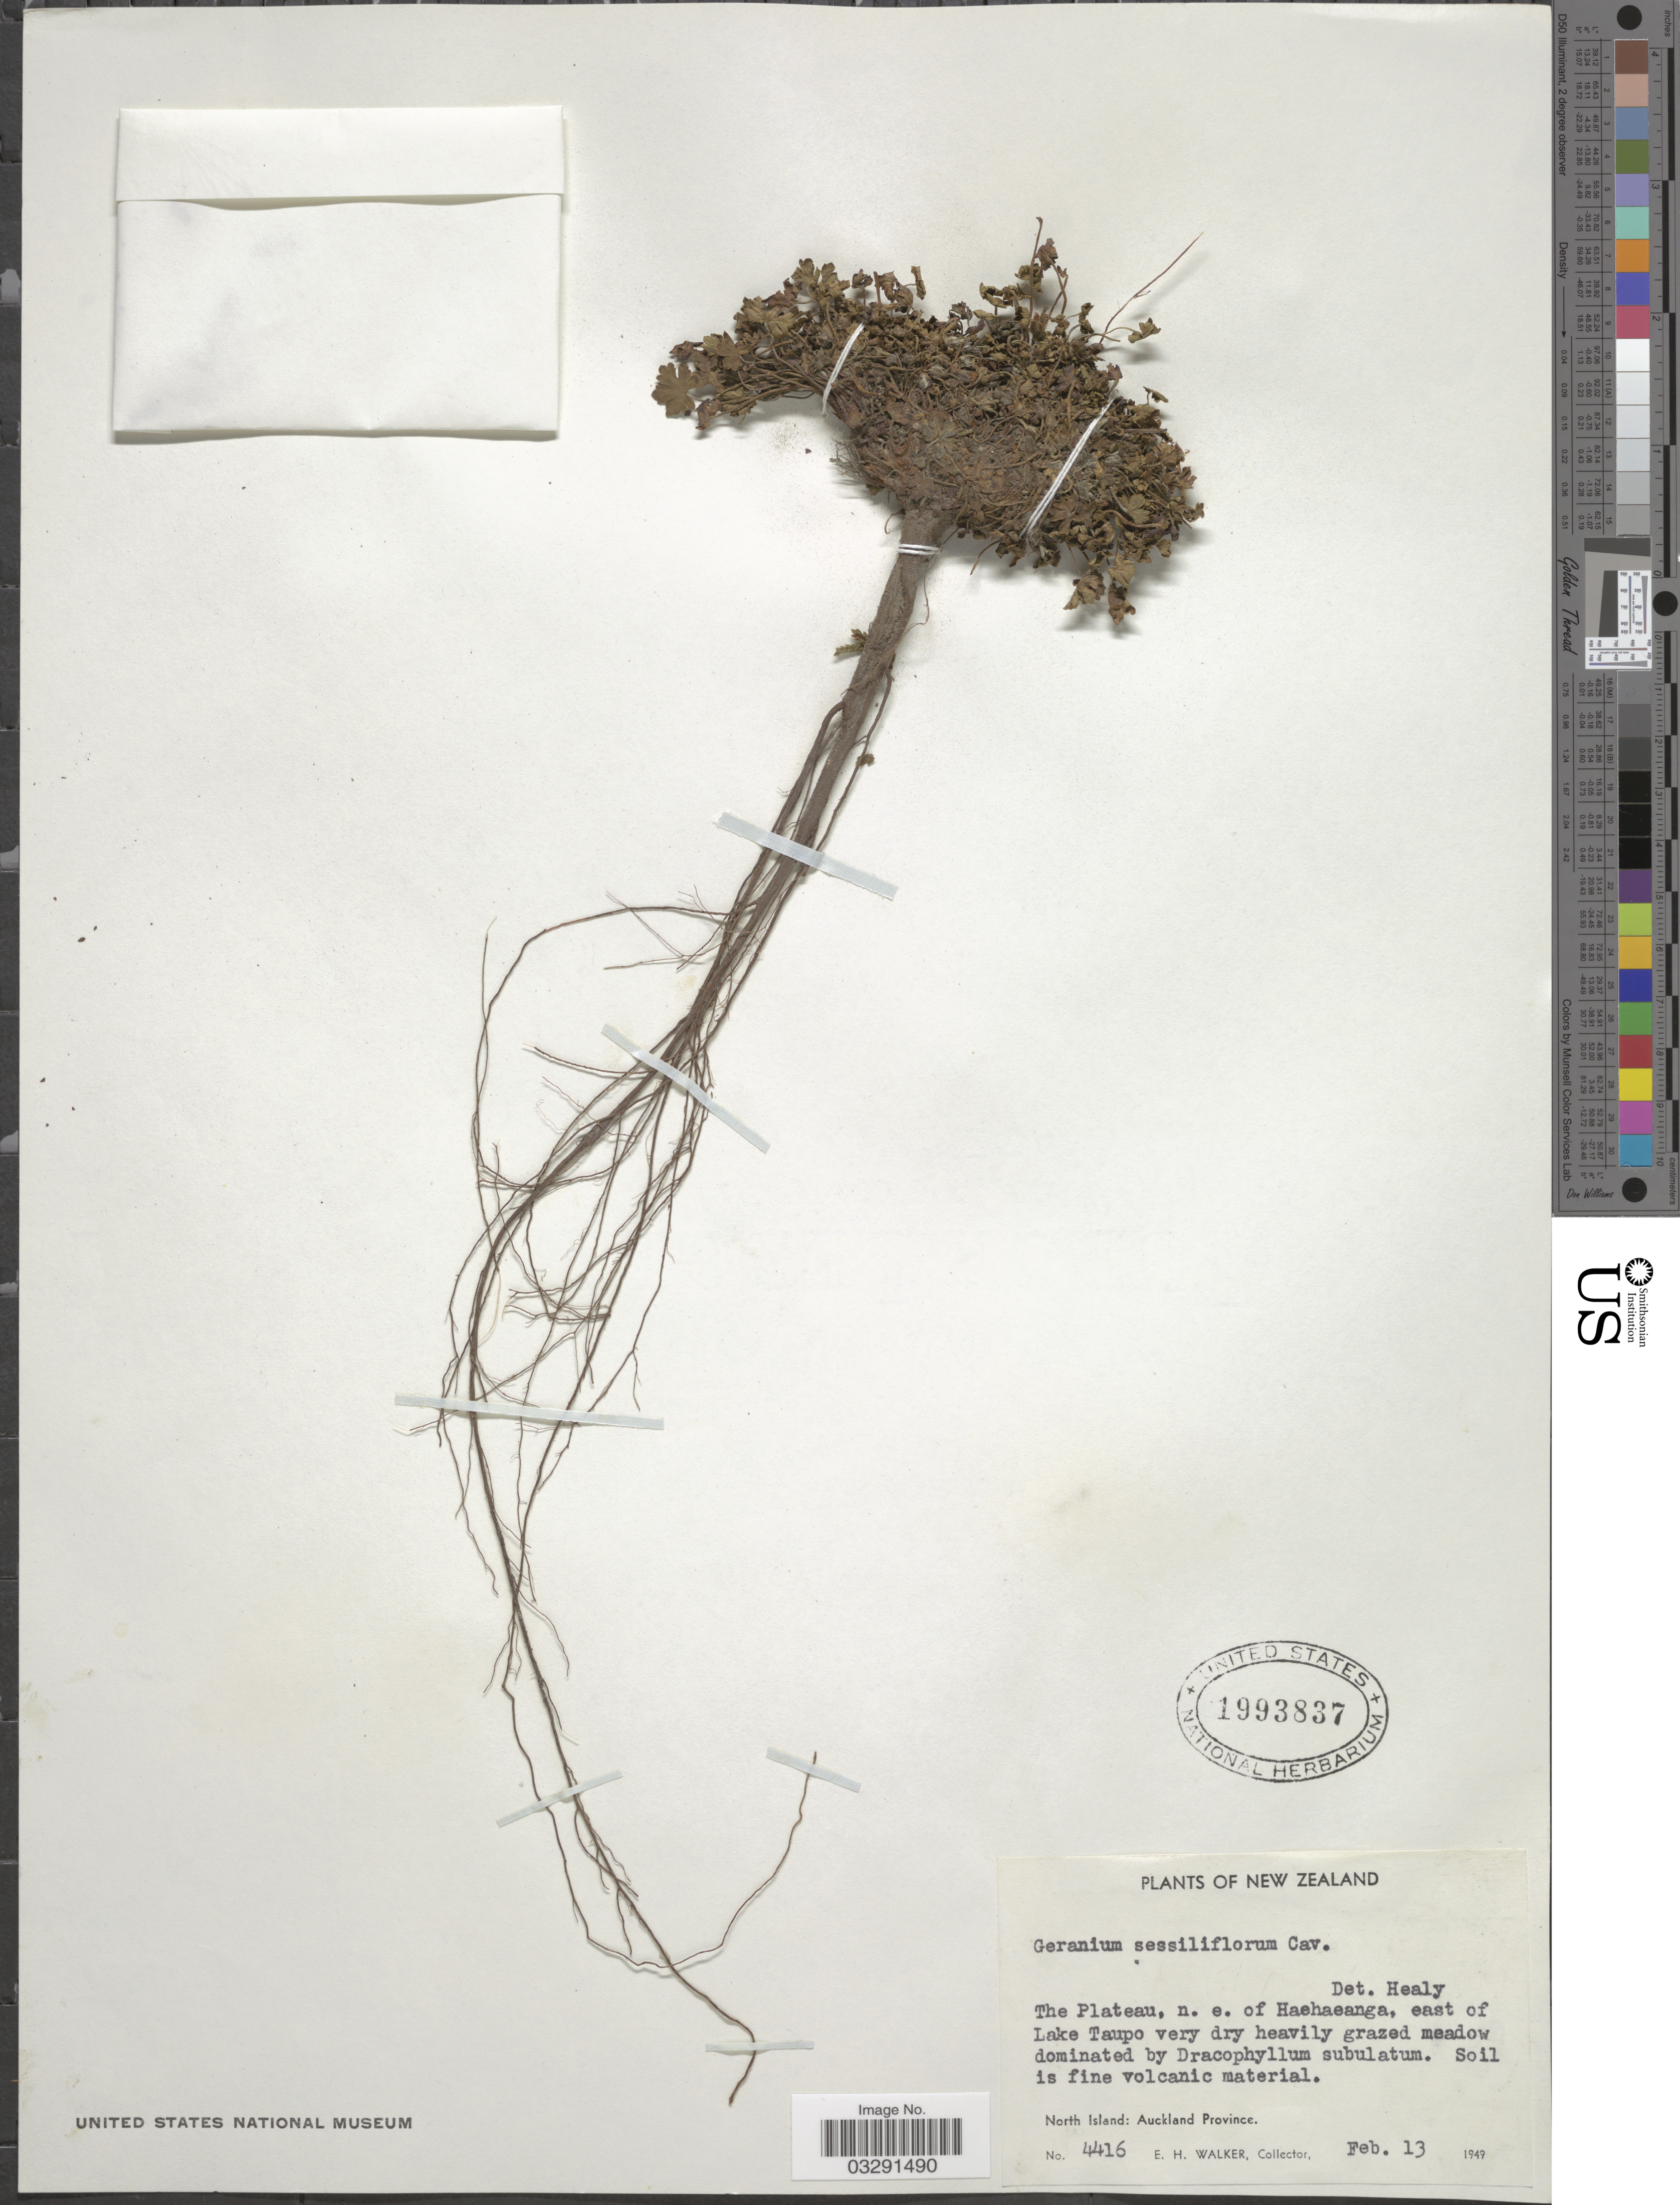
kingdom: Plantae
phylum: Tracheophyta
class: Magnoliopsida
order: Geraniales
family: Geraniaceae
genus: Geranium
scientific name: Geranium sessiliflorum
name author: Cav.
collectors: E. H. Walker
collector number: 4416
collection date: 1949-02-13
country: New Zealand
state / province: Auckland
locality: The Plateau, n. e. of Haehaeanga, east of Lake Taupo. North Island.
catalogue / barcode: US 1993837